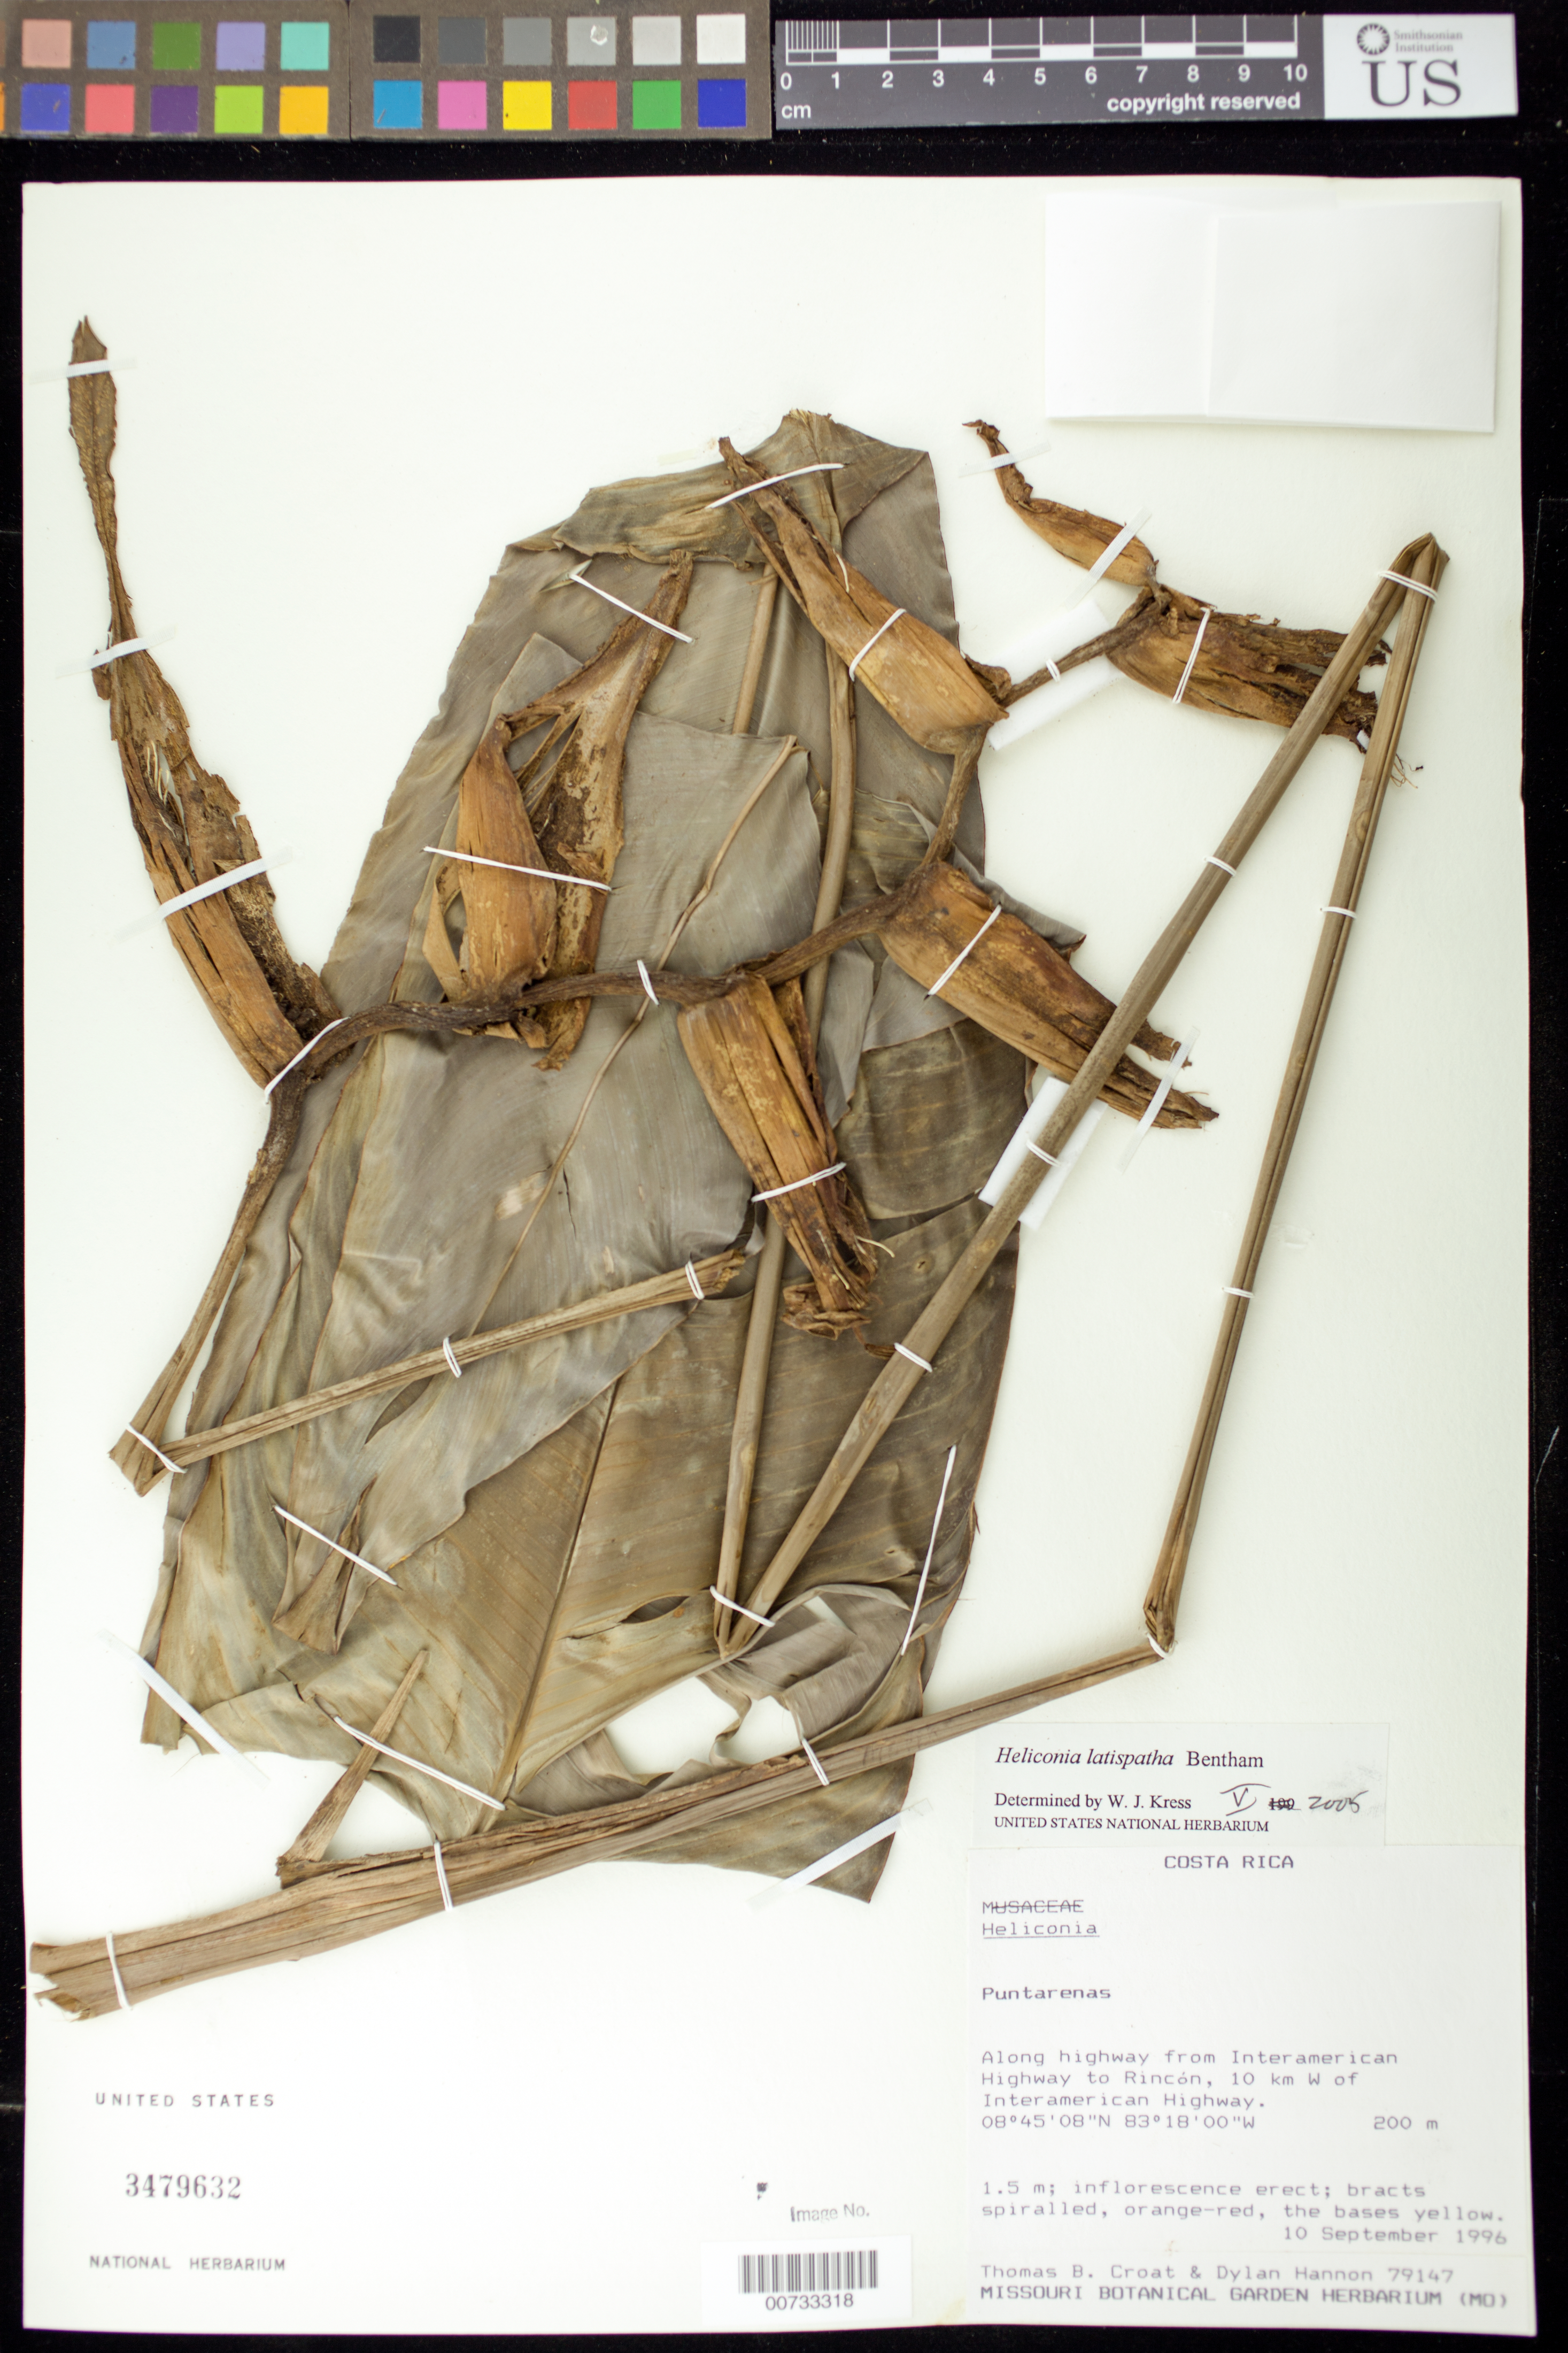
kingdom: Plantae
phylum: Tracheophyta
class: Liliopsida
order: Zingiberales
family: Heliconiaceae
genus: Heliconia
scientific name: Heliconia latispatha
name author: Benth.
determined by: Kress, W. J., (US), Smithsonian Institution - National Museum of Natural History (UNITED STATES)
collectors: T. B. Croat & D. Hannon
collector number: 79147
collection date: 1996-09-10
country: Costa Rica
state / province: Puntarenas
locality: Along highway from Interamerican Highway to Rincon, 10 km W of Interamerican Highway.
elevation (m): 200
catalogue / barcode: US 3479632